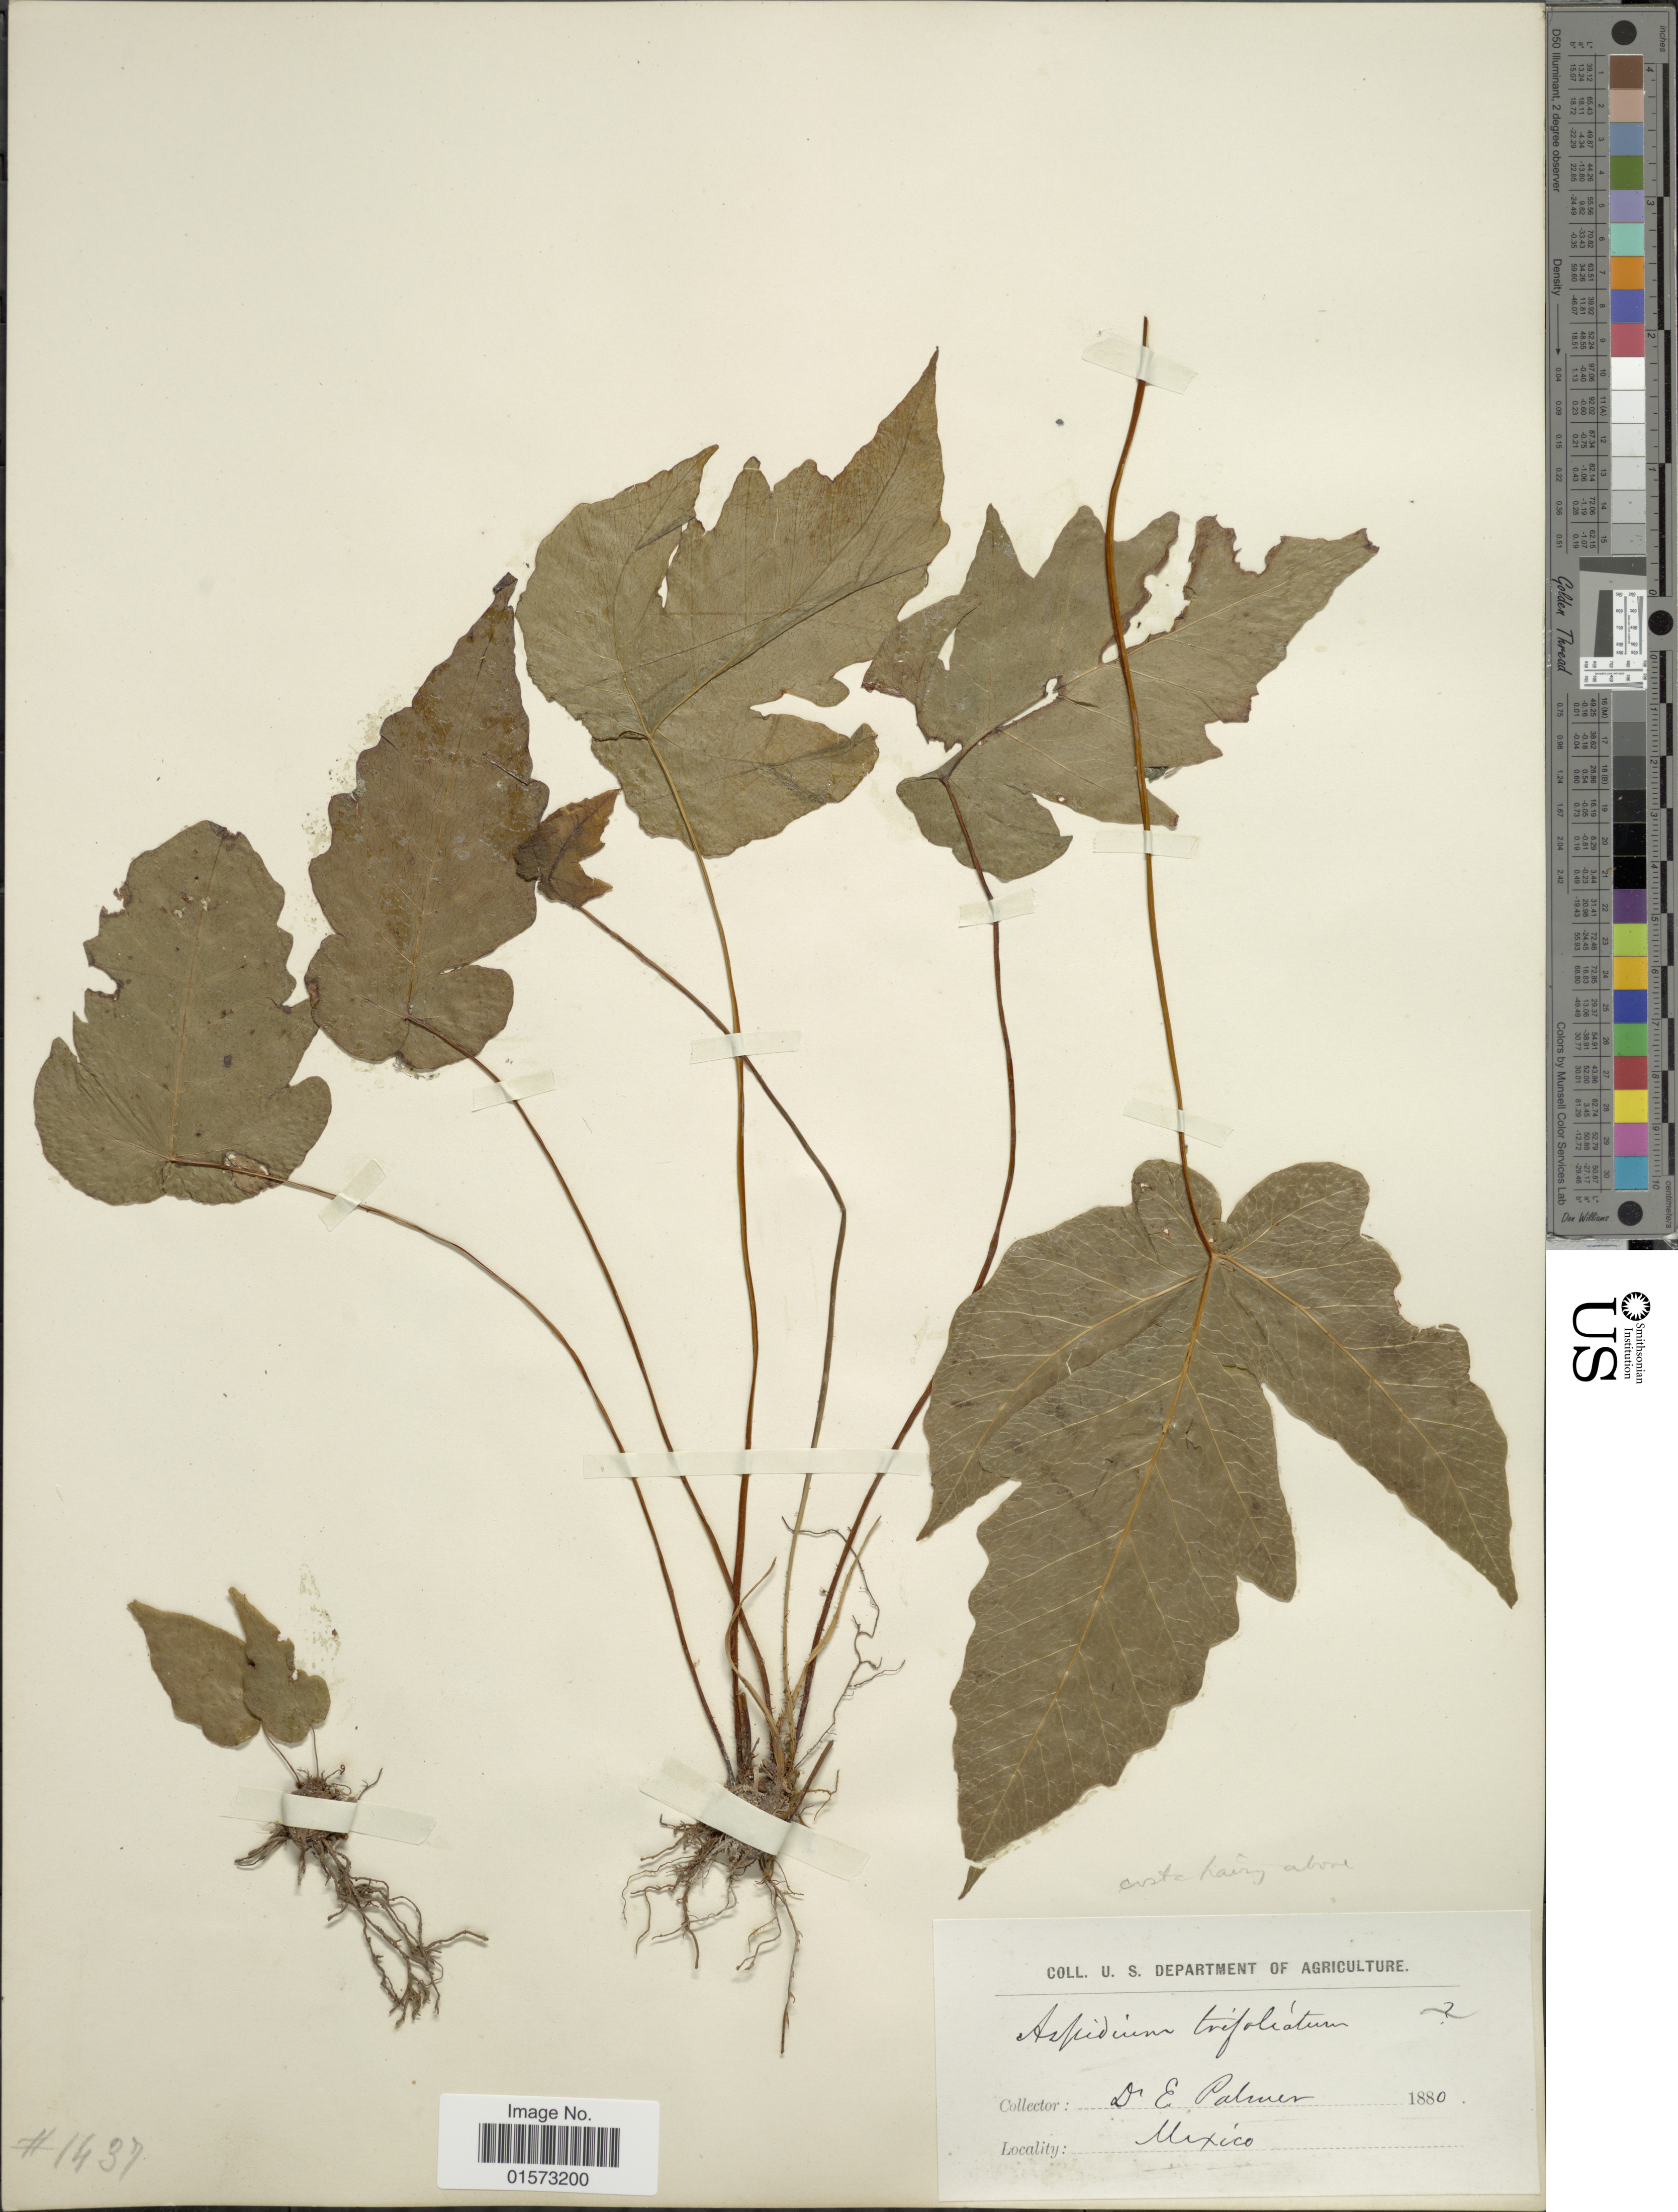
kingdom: Plantae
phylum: Tracheophyta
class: Polypodiopsida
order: Polypodiales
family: Tectariaceae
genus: Tectaria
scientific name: Tectaria heracleifolia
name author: (Willd.) Underw.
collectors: D. E. Palmer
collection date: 1880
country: Mexico